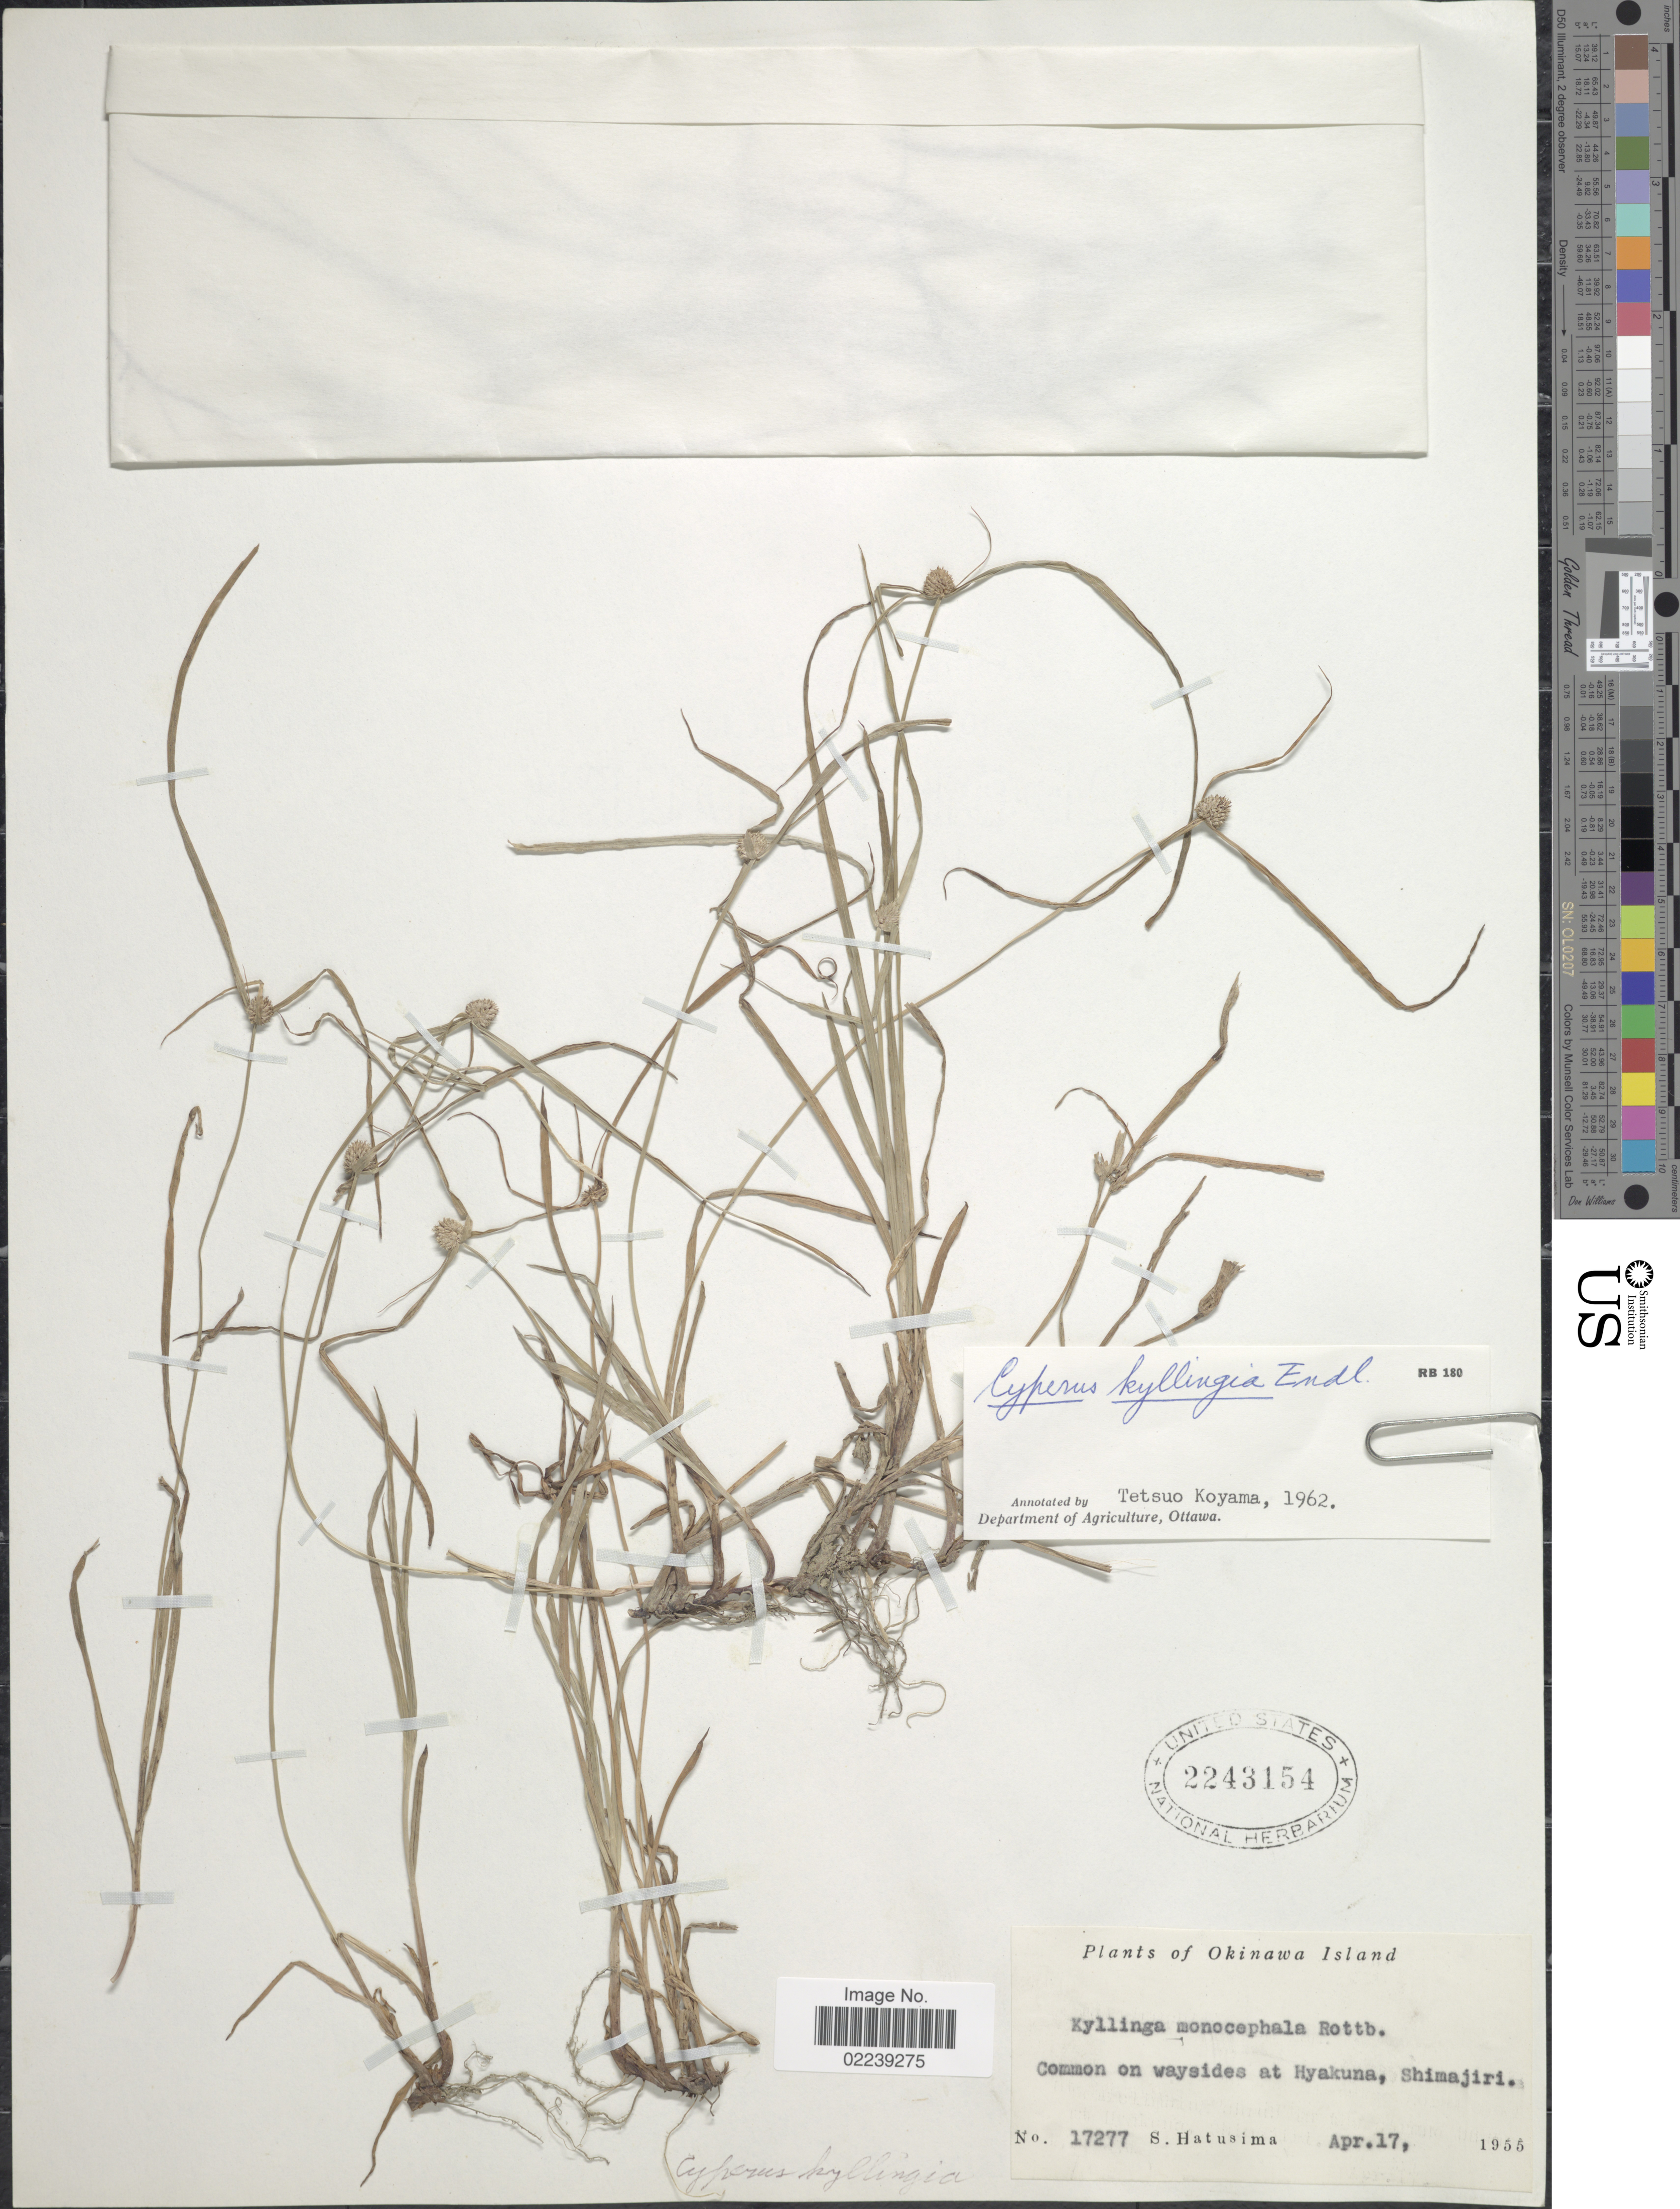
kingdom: Plantae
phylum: Tracheophyta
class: Liliopsida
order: Poales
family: Cyperaceae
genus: Cyperus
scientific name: Cyperus mindorensis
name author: (Steud.) Huygh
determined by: Strong, M. T., (US), Smithsonian Institution - National Museum of Natural History (UNITED STATES)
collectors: S. Hatusima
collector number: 17277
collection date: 1955-04-17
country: Japan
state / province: Okinawa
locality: Okinawa Island, Common on waysides at Hyakuna, Shimajiri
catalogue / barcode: US 2243154